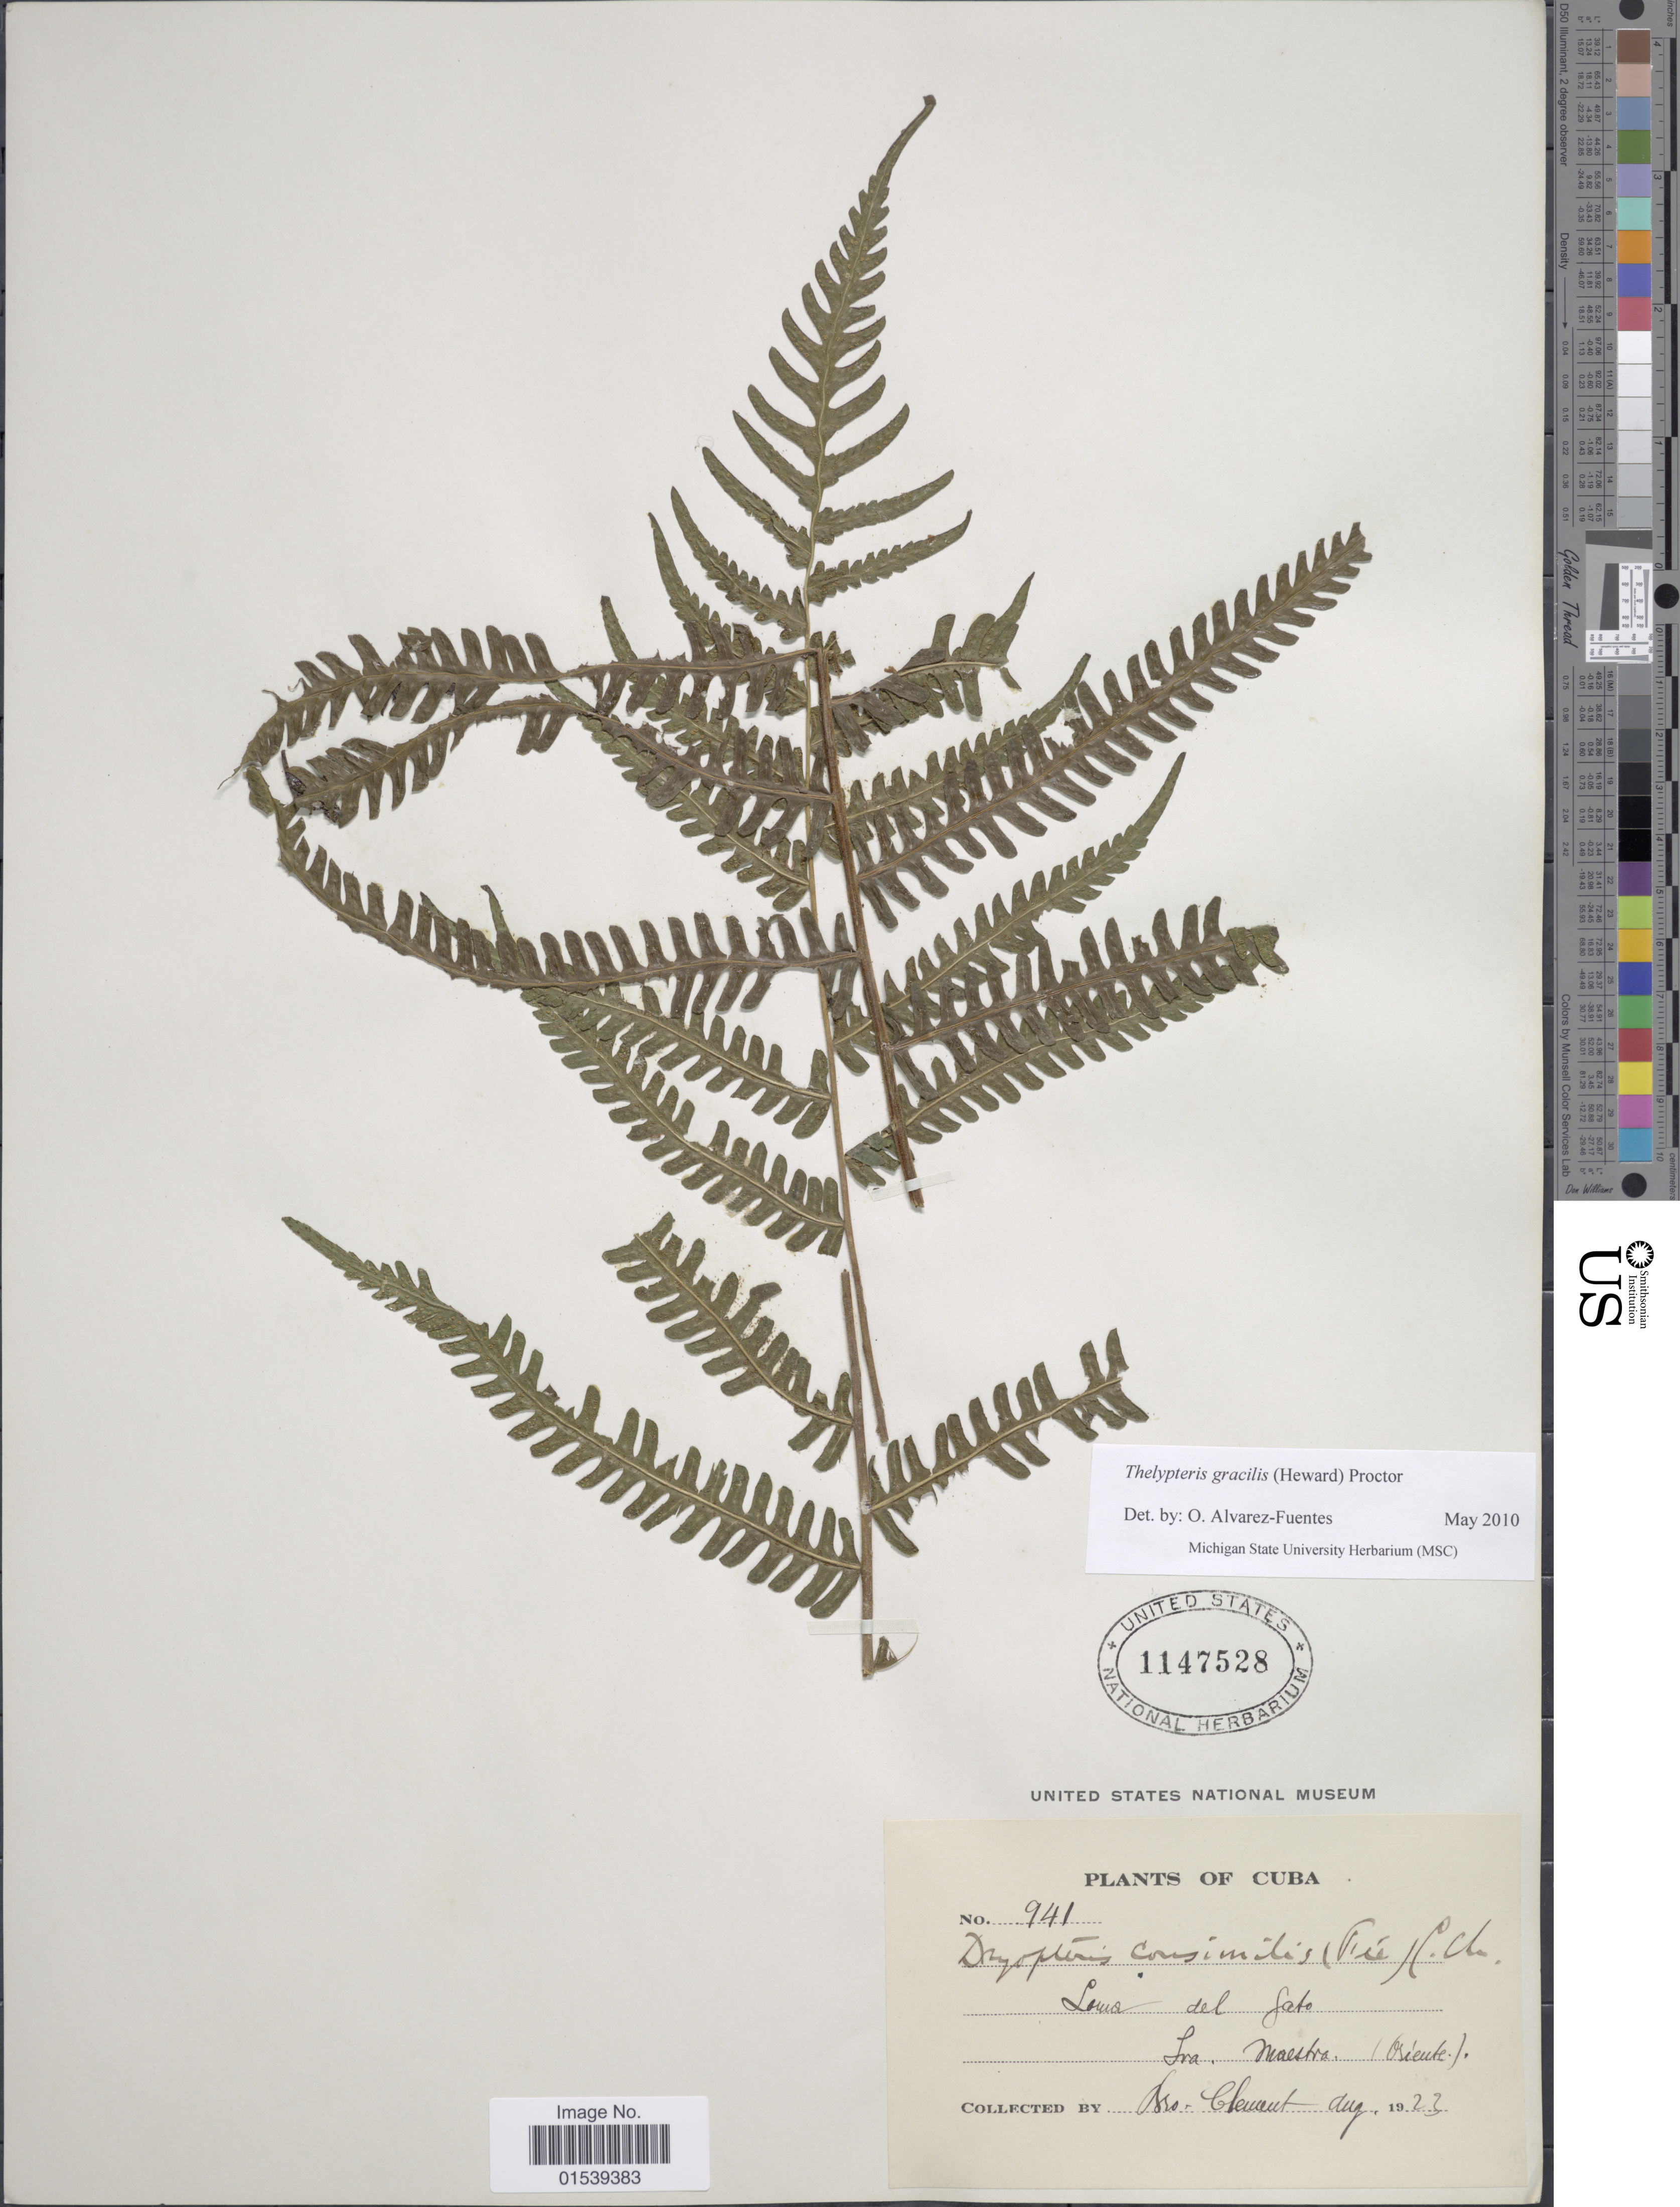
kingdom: Plantae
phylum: Tracheophyta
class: Polypodiopsida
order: Polypodiales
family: Thelypteridaceae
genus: Amauropelta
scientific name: Amauropelta gracilis ined. 2015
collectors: B. Clement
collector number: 941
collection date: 1923-08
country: Cuba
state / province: Oriente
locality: Loma del Gato, Sra. Maestra (Oriente)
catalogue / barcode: US 1147528